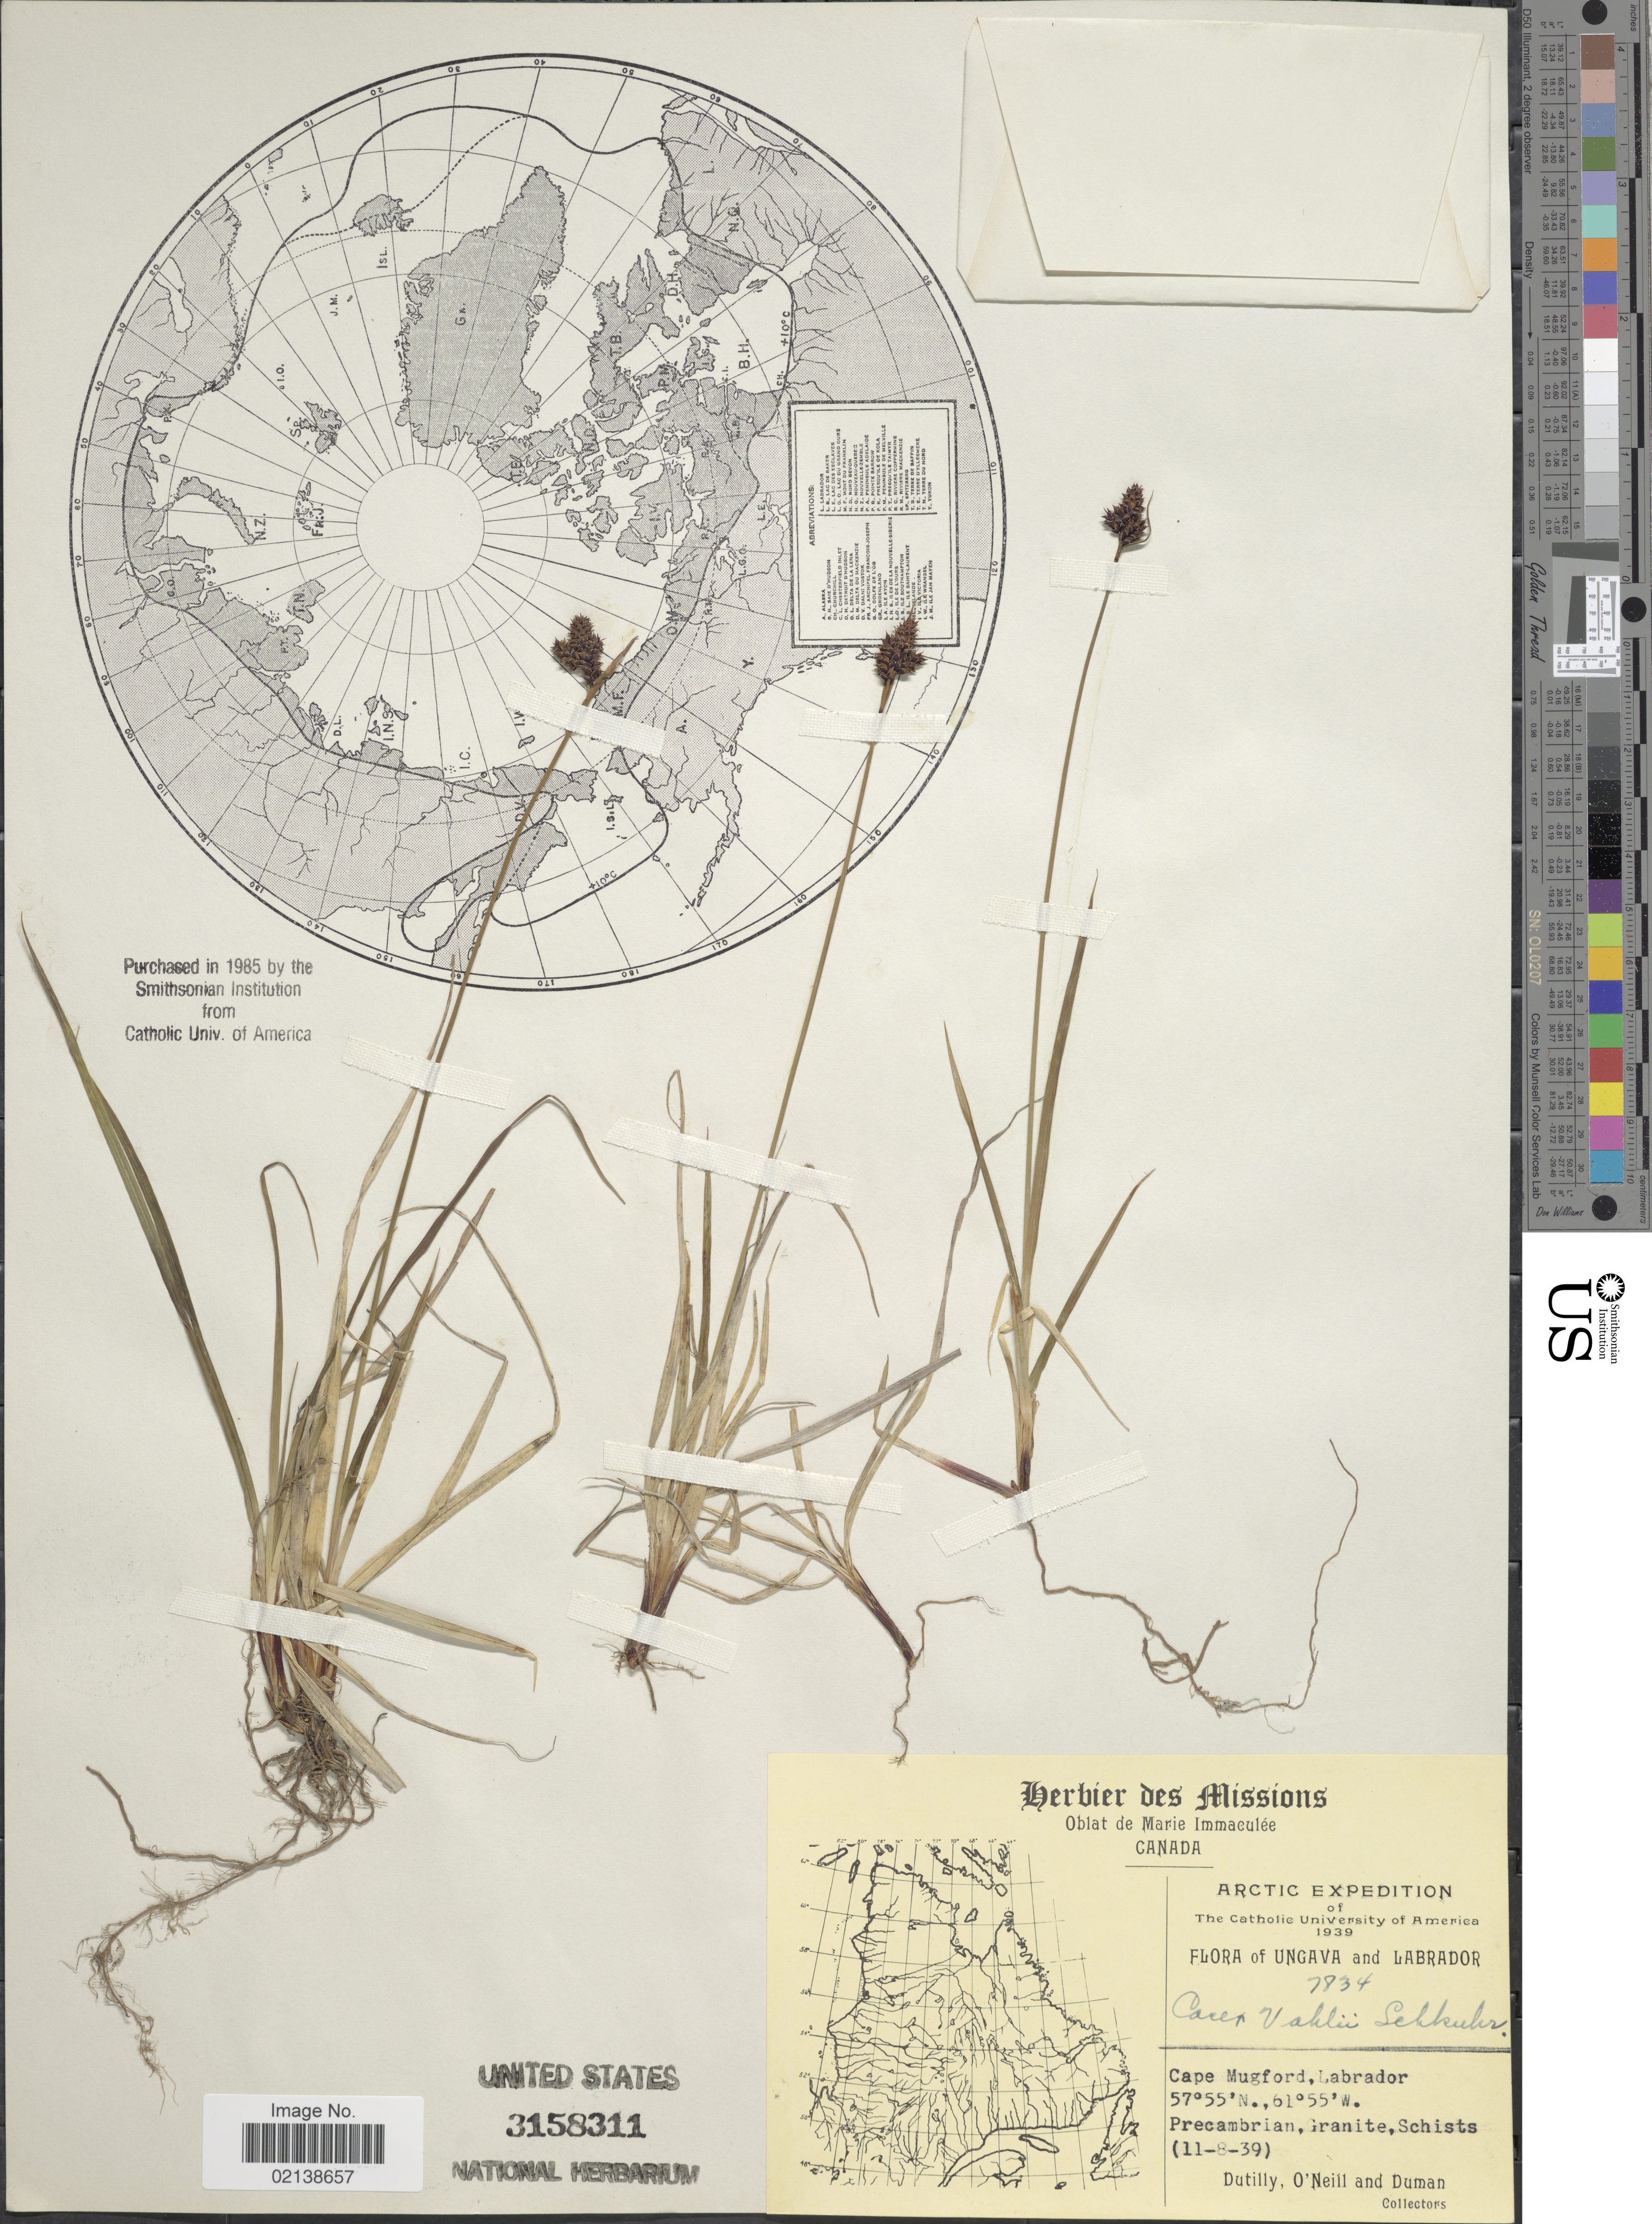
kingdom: Plantae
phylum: Tracheophyta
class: Liliopsida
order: Poales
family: Cyperaceae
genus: Carex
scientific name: Carex norvegica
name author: Retz.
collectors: -. Dutilly, O' Neill & -. Duman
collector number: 7834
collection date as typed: Transcribed d/m/y: 11/8/39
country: Canada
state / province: Newfoundland and Labrador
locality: Canada, Arctic, Ungava & Labrador, Cape Mugford, Labrador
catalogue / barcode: US 3158311